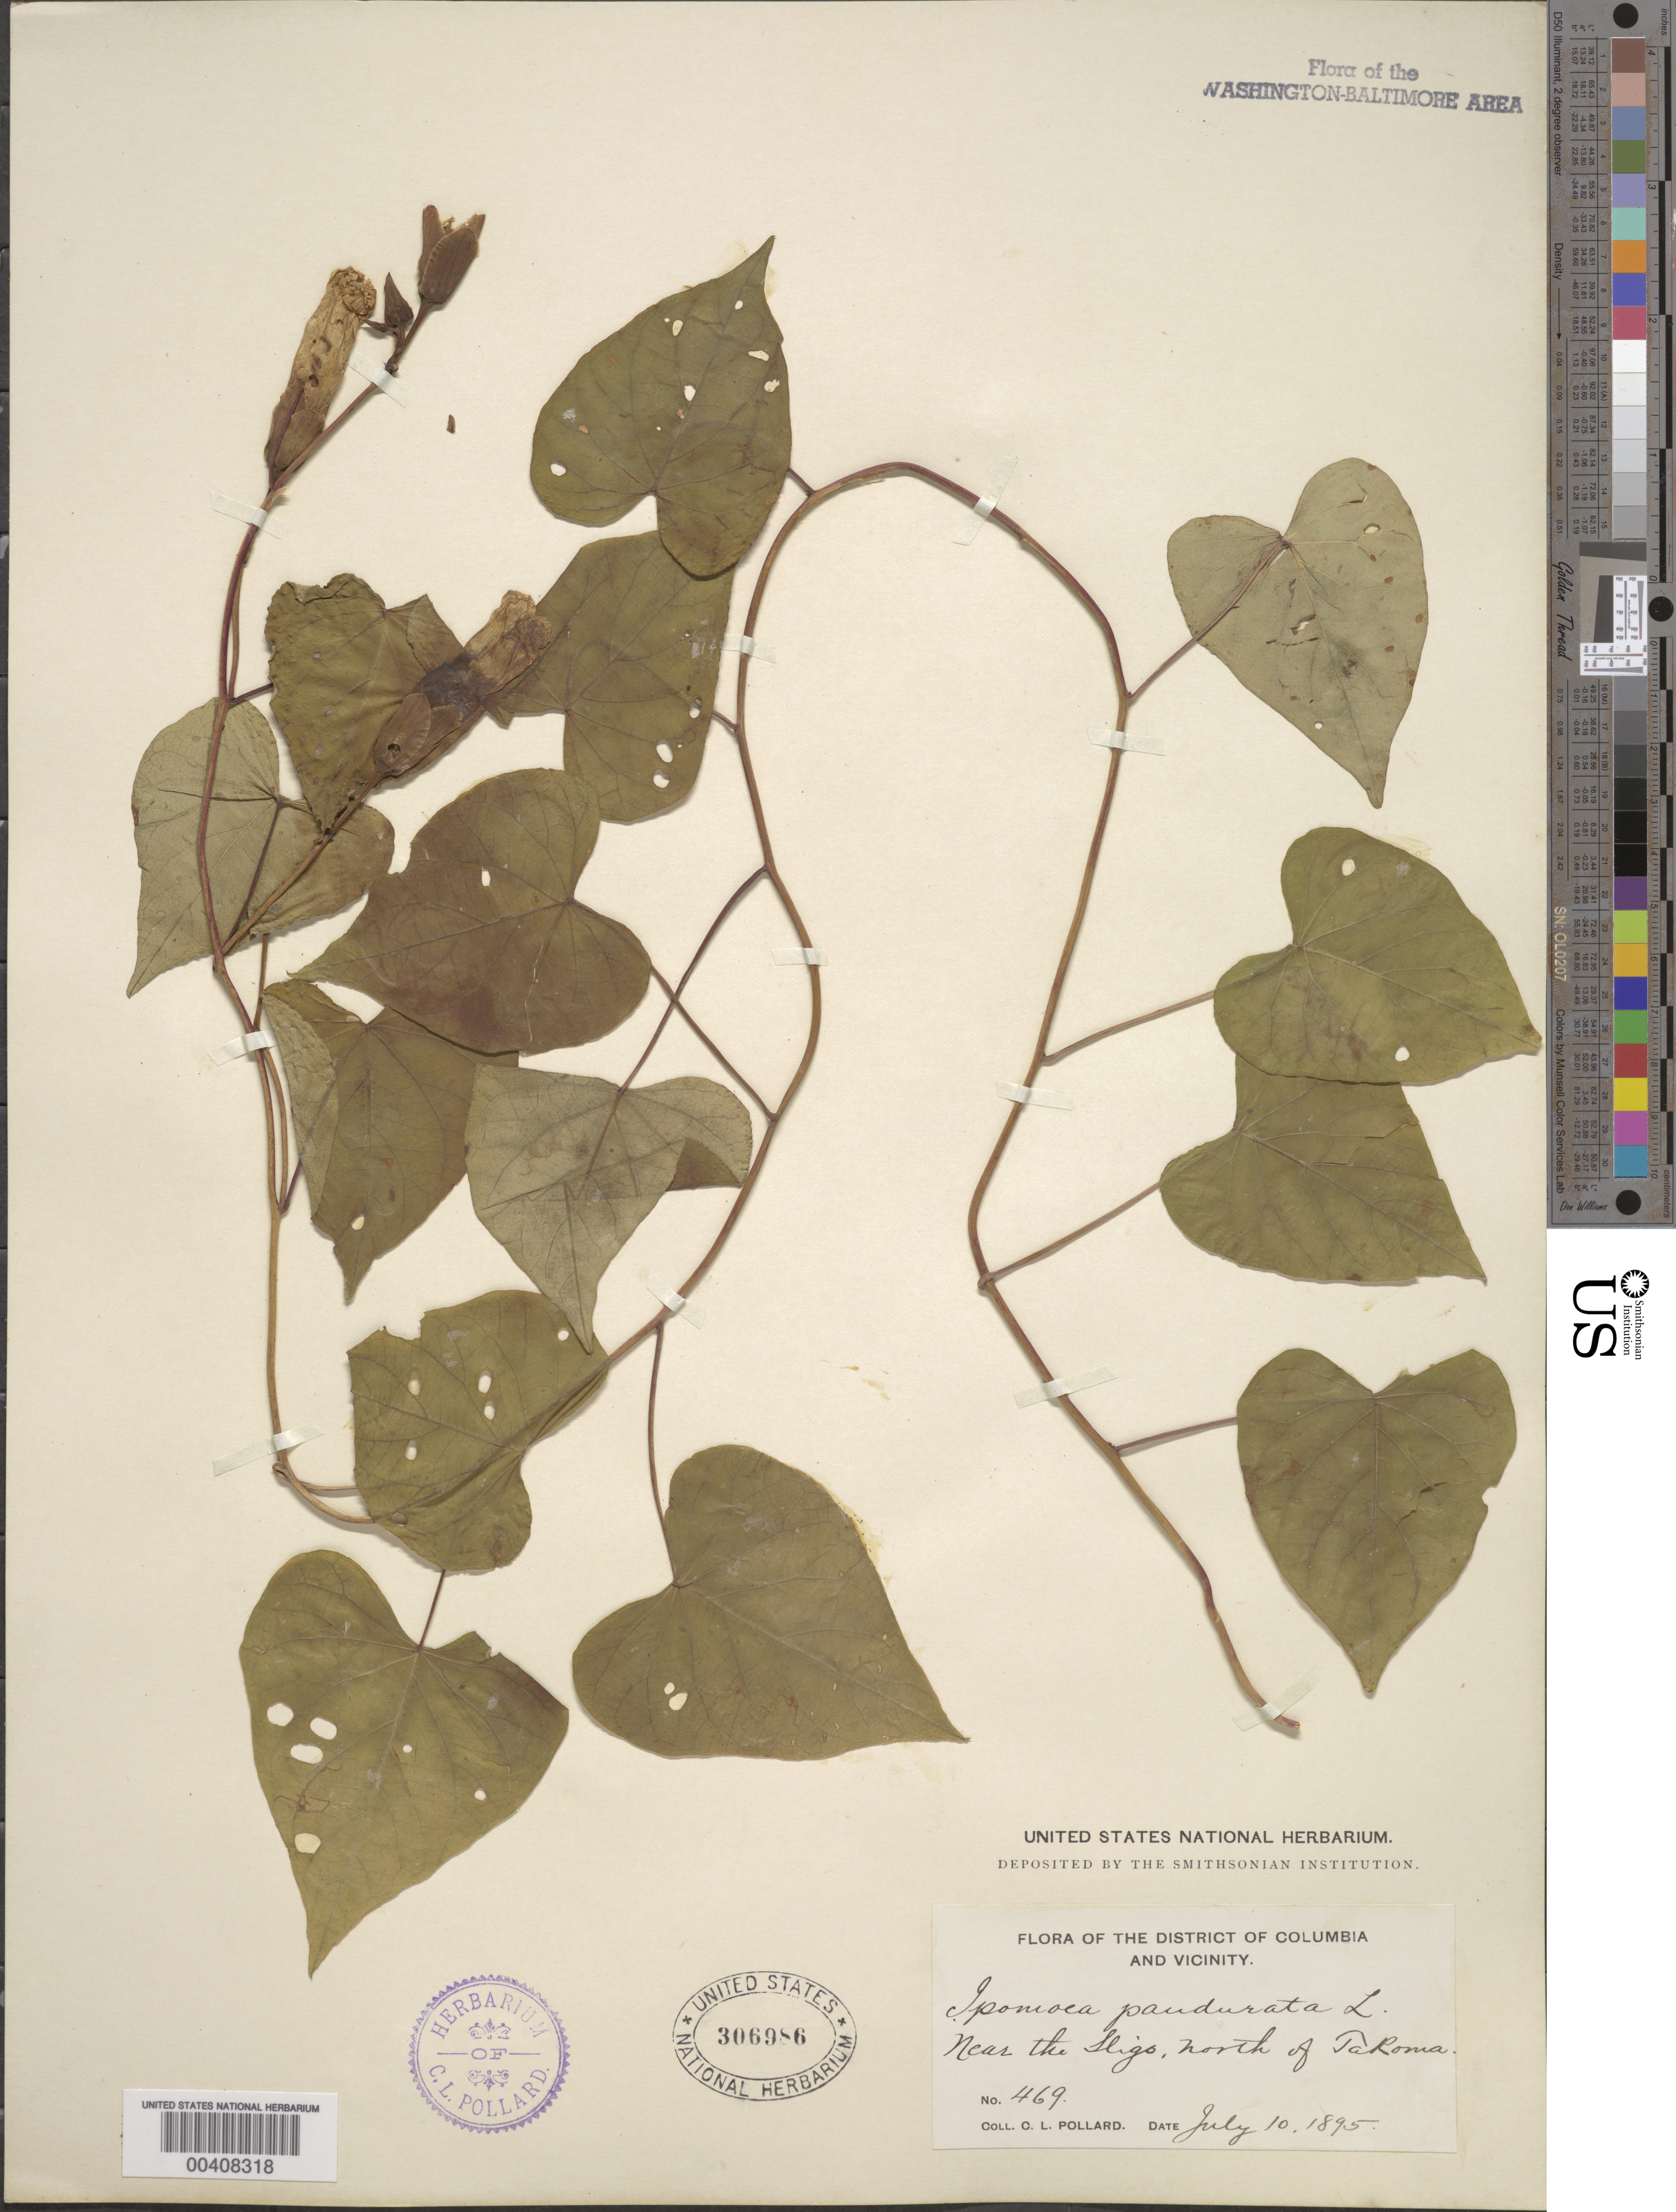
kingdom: Plantae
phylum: Tracheophyta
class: Magnoliopsida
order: Solanales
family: Convolvulaceae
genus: Ipomoea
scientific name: Ipomoea pandurata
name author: (L.) G. Mey.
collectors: C. L. Pollard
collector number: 469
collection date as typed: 10 Jul 1895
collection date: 1895-07-10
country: United States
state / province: Maryland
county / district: Montgomery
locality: Takoma, N of, near the Sligo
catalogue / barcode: US 306986